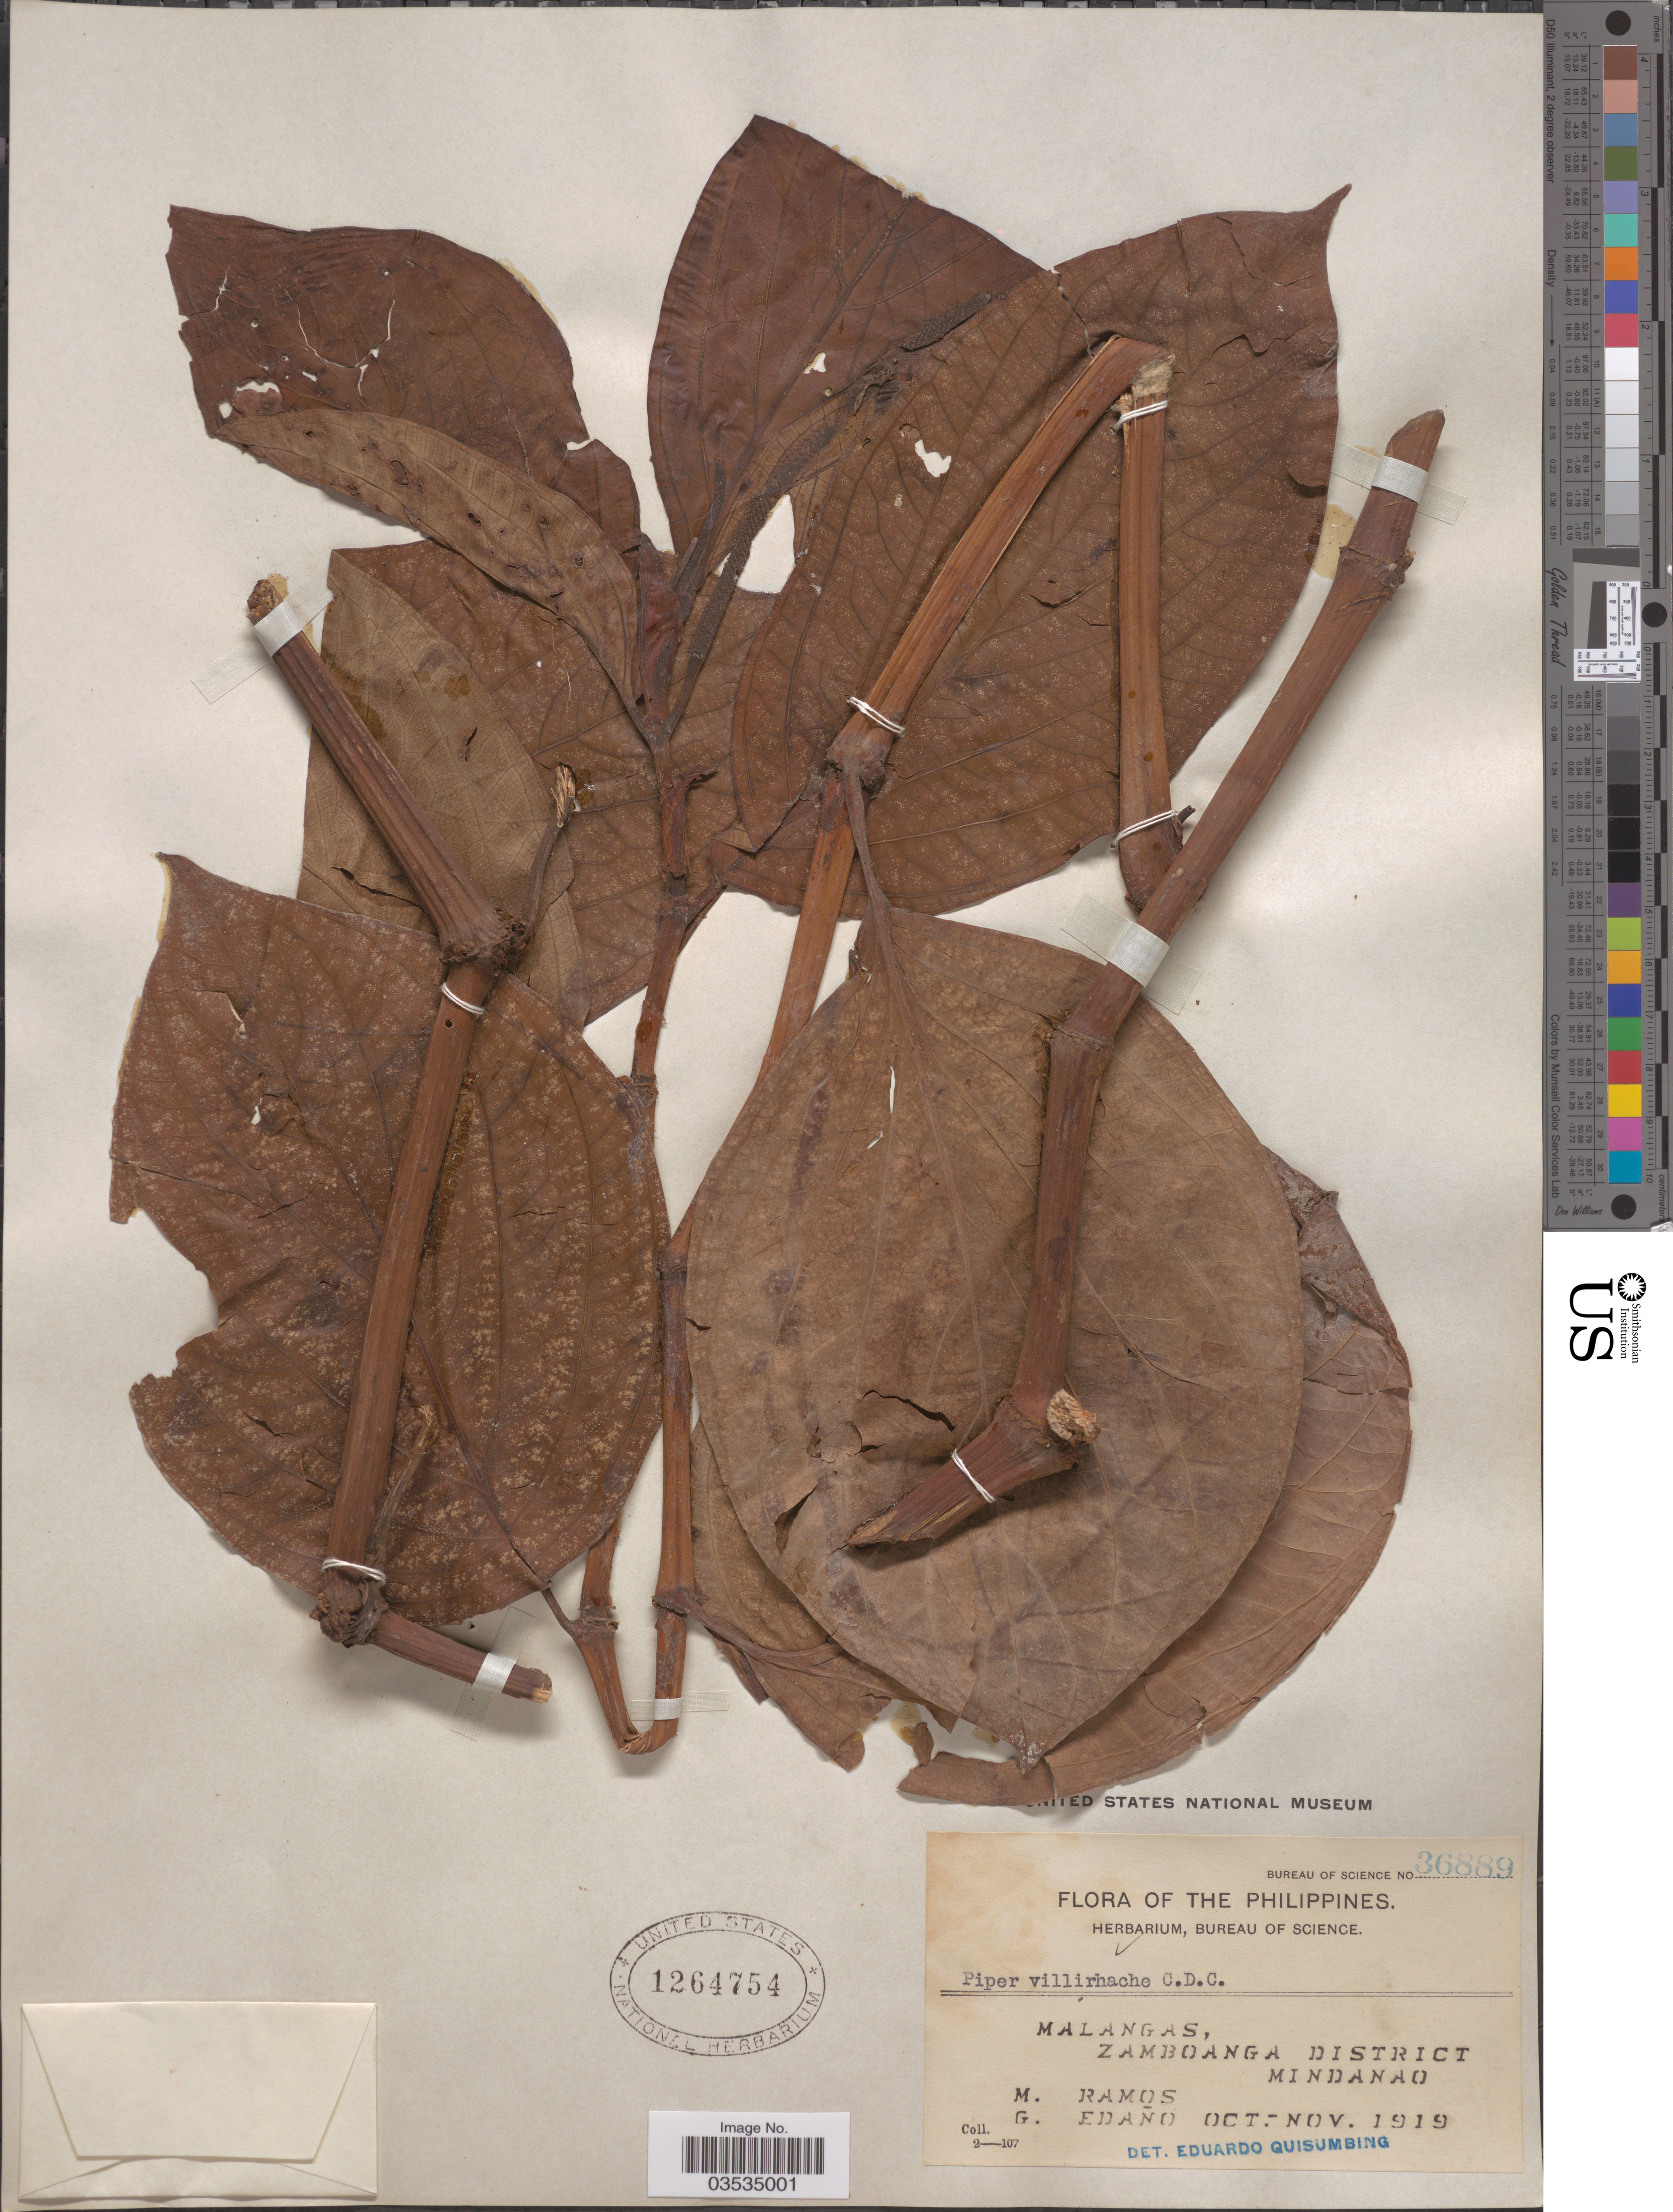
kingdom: Plantae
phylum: Tracheophyta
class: Magnoliopsida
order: Piperales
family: Piperaceae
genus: Piper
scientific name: Piper villirhache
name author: C. DC.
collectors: M. Ramos & G. Edaño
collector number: Bureau of Science 36889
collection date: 1919-10/1919-11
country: Philippines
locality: Malangas, Zamboanga District. Mindanao.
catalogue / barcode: US 1264754